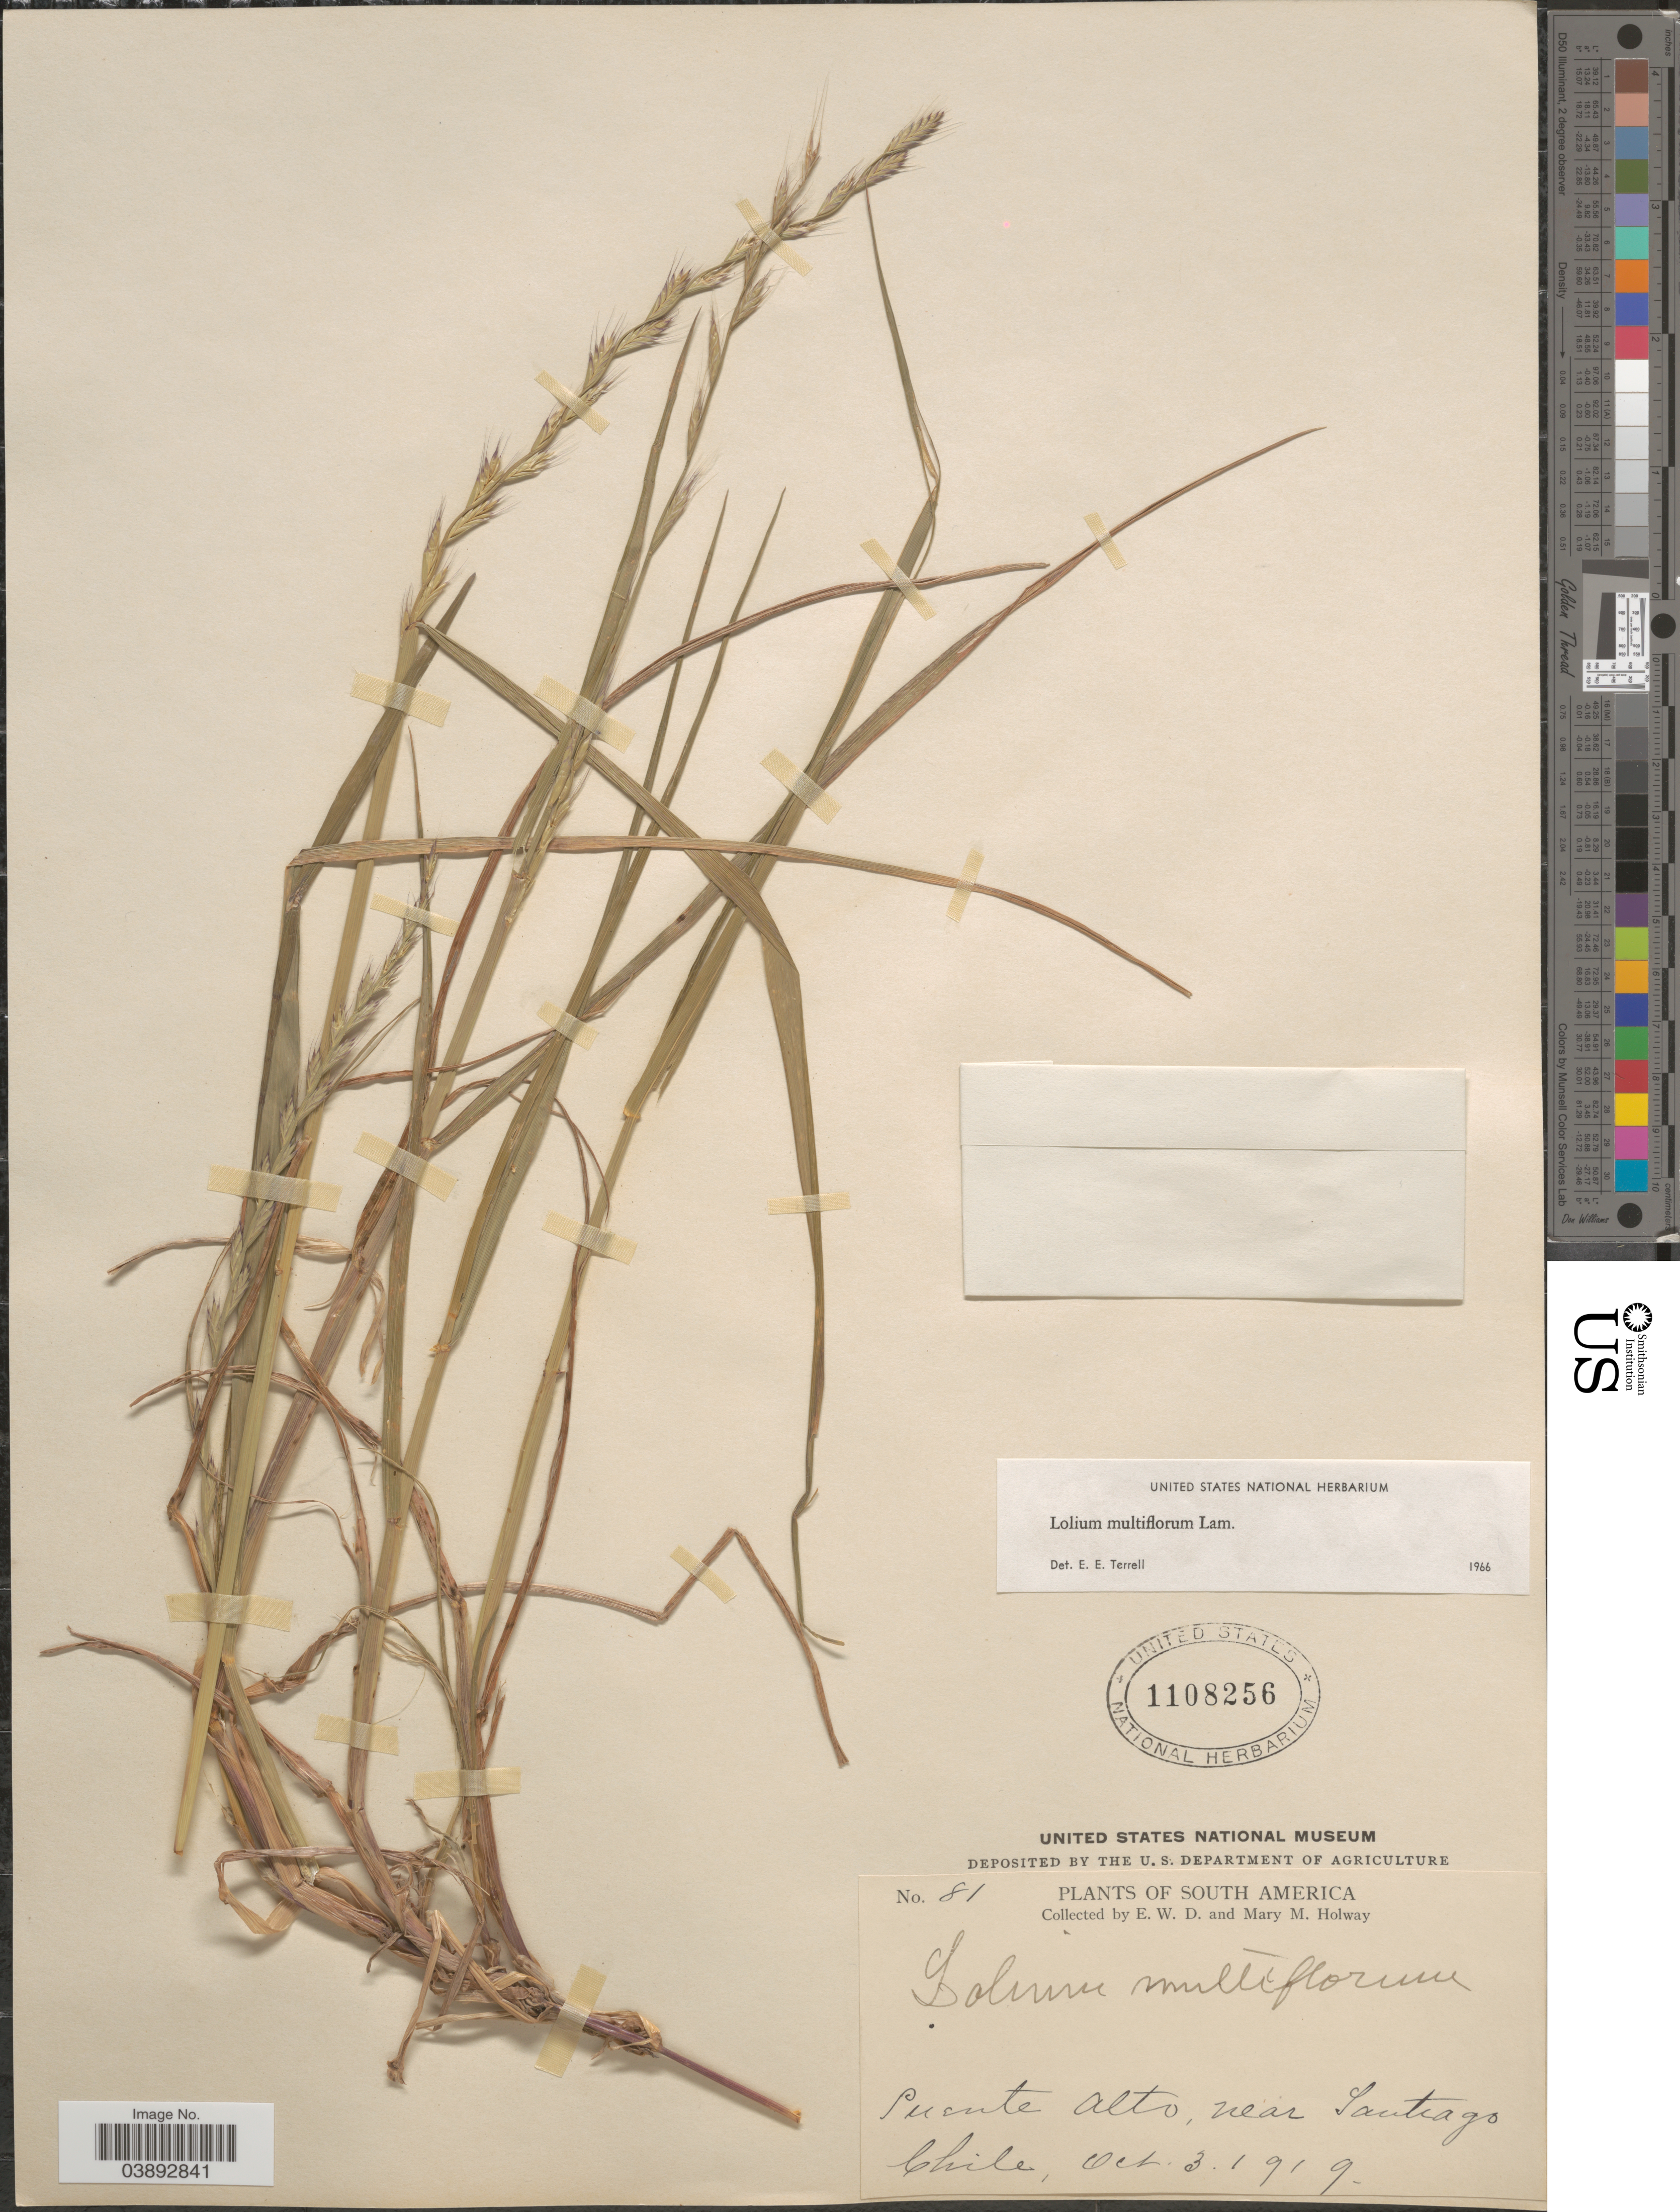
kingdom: Plantae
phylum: Tracheophyta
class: Liliopsida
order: Poales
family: Poaceae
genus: Lolium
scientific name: Lolium multiflorum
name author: Lam.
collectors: E. W. D. Holway & M. M. Holway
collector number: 81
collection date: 1919-10-03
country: Chile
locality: Puente Alto, near Santiago.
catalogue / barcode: US 1108256